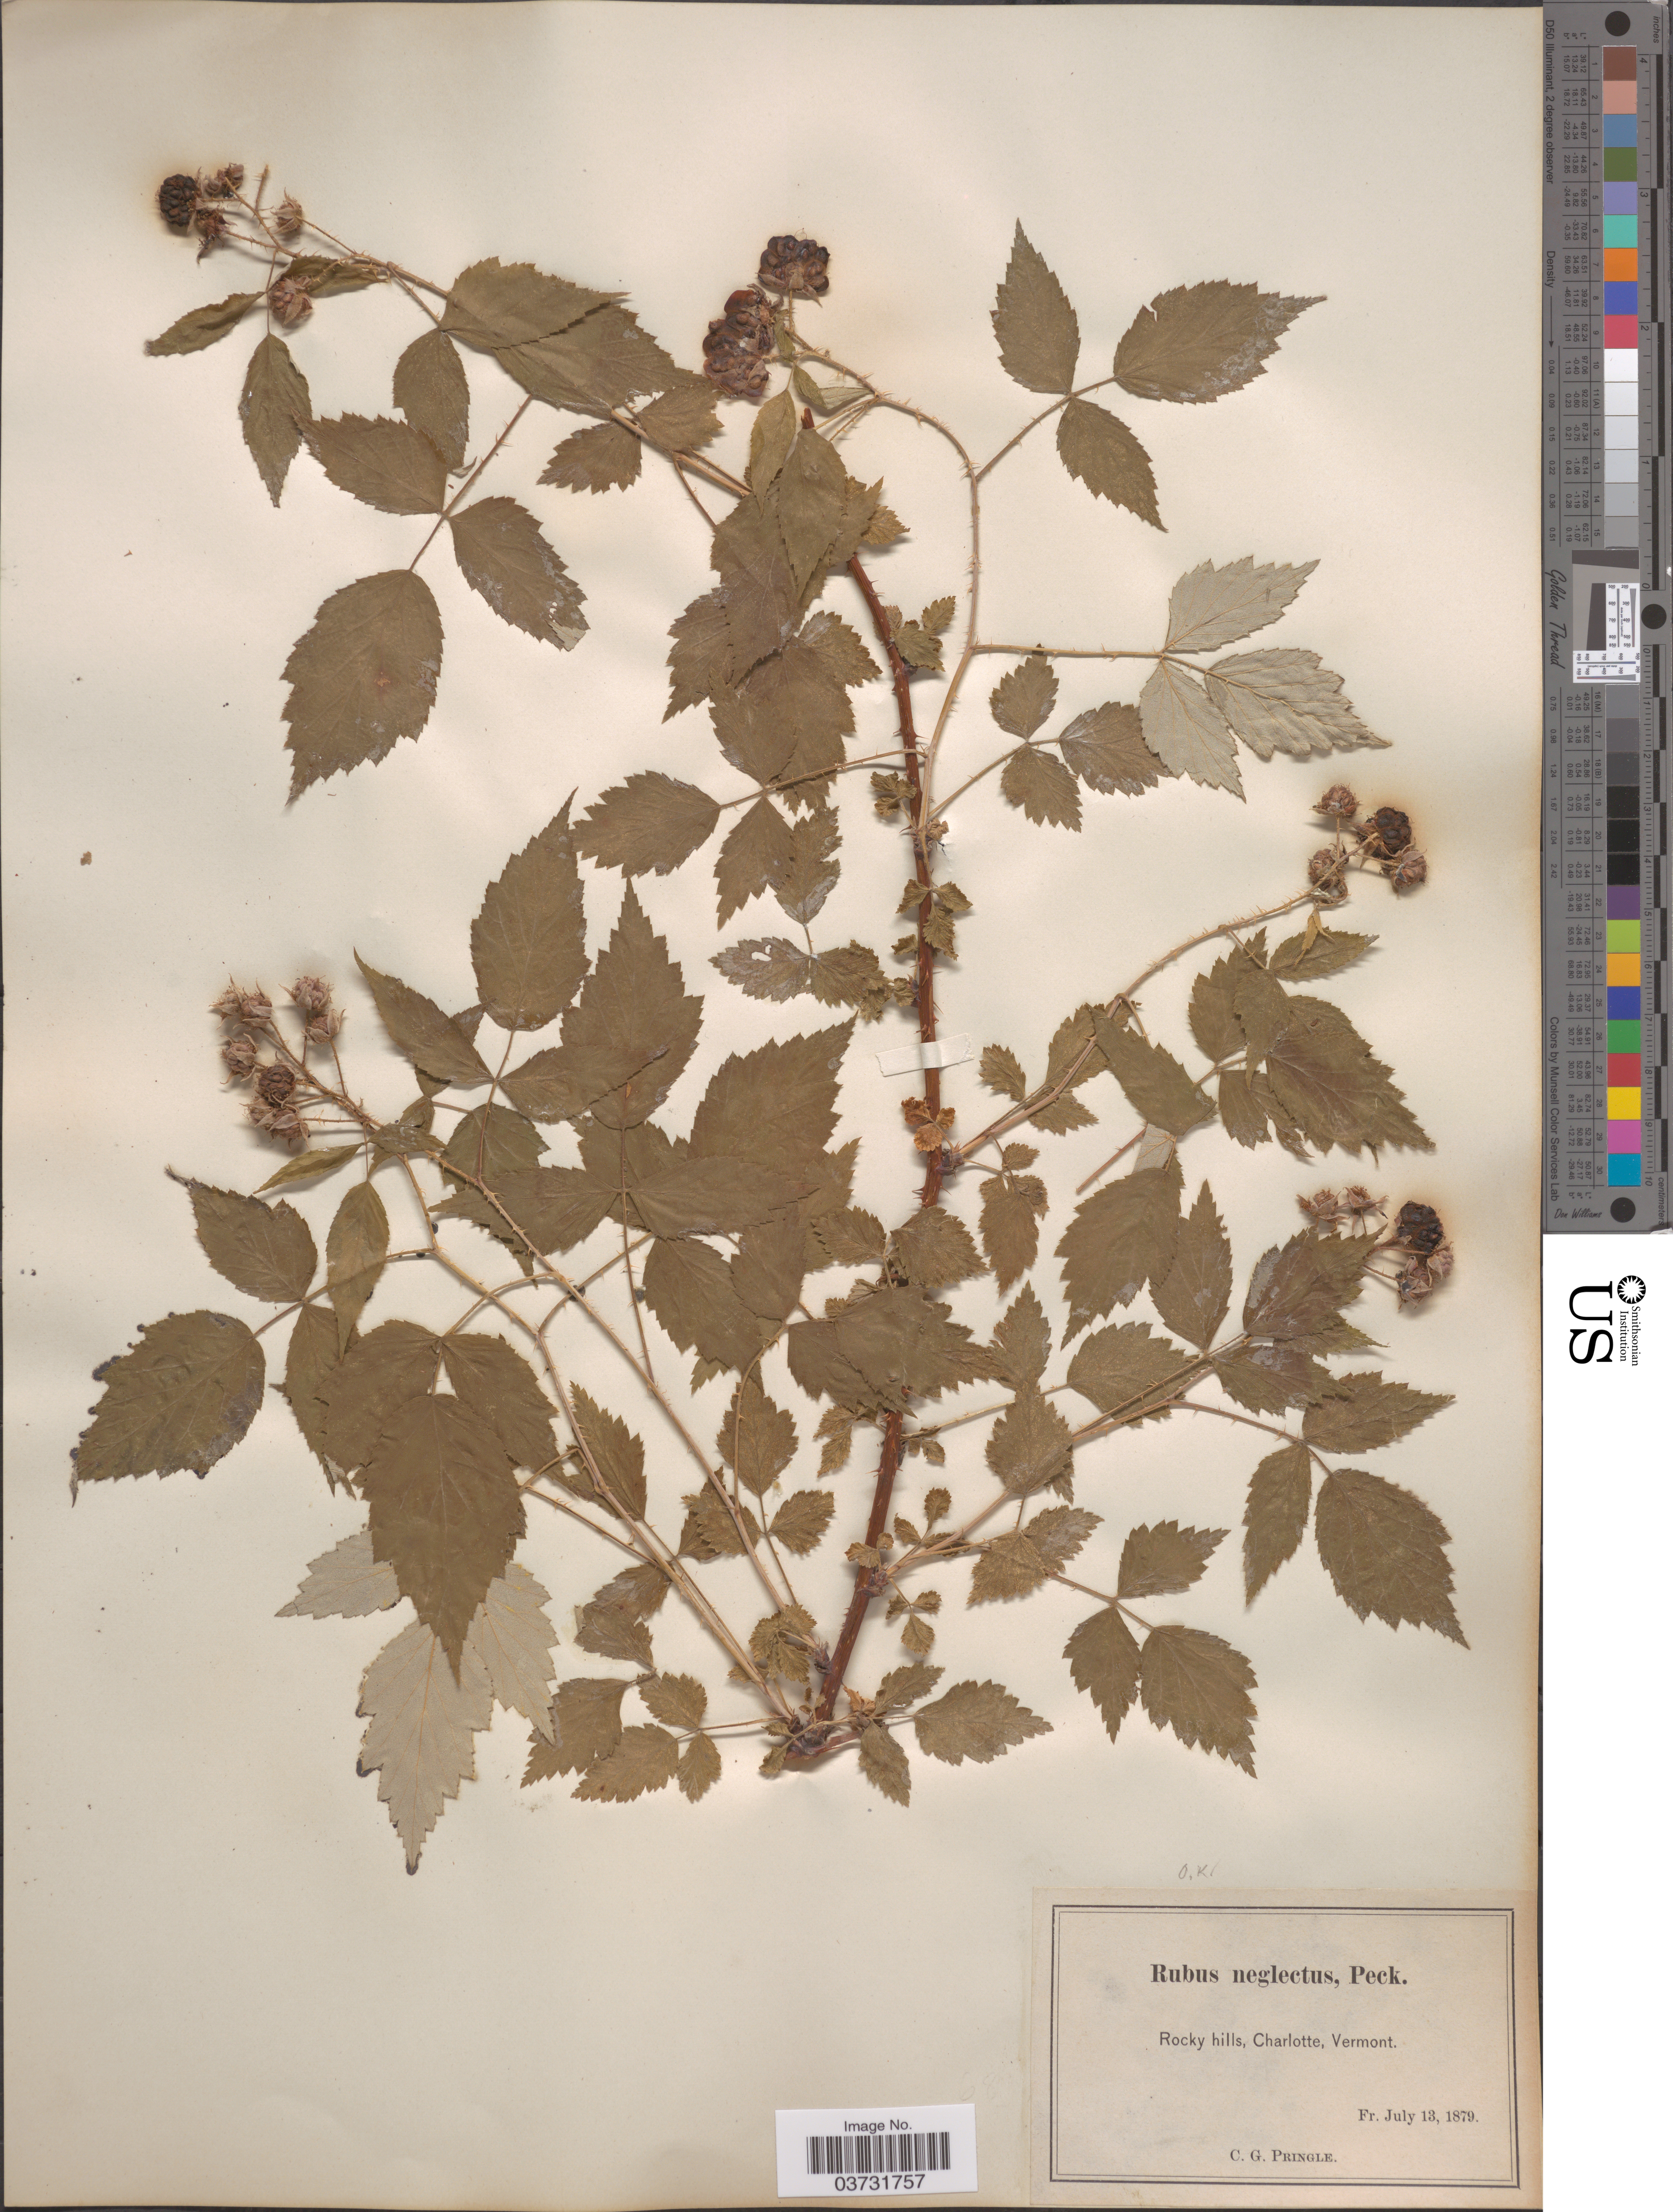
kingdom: Plantae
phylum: Tracheophyta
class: Magnoliopsida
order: Rosales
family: Rosaceae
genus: Rubus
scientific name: Rubus x neglectus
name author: Peck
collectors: C. G. Pringle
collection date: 1879-07-13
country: United States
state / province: Vermont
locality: Rocky hills, Charlotte.